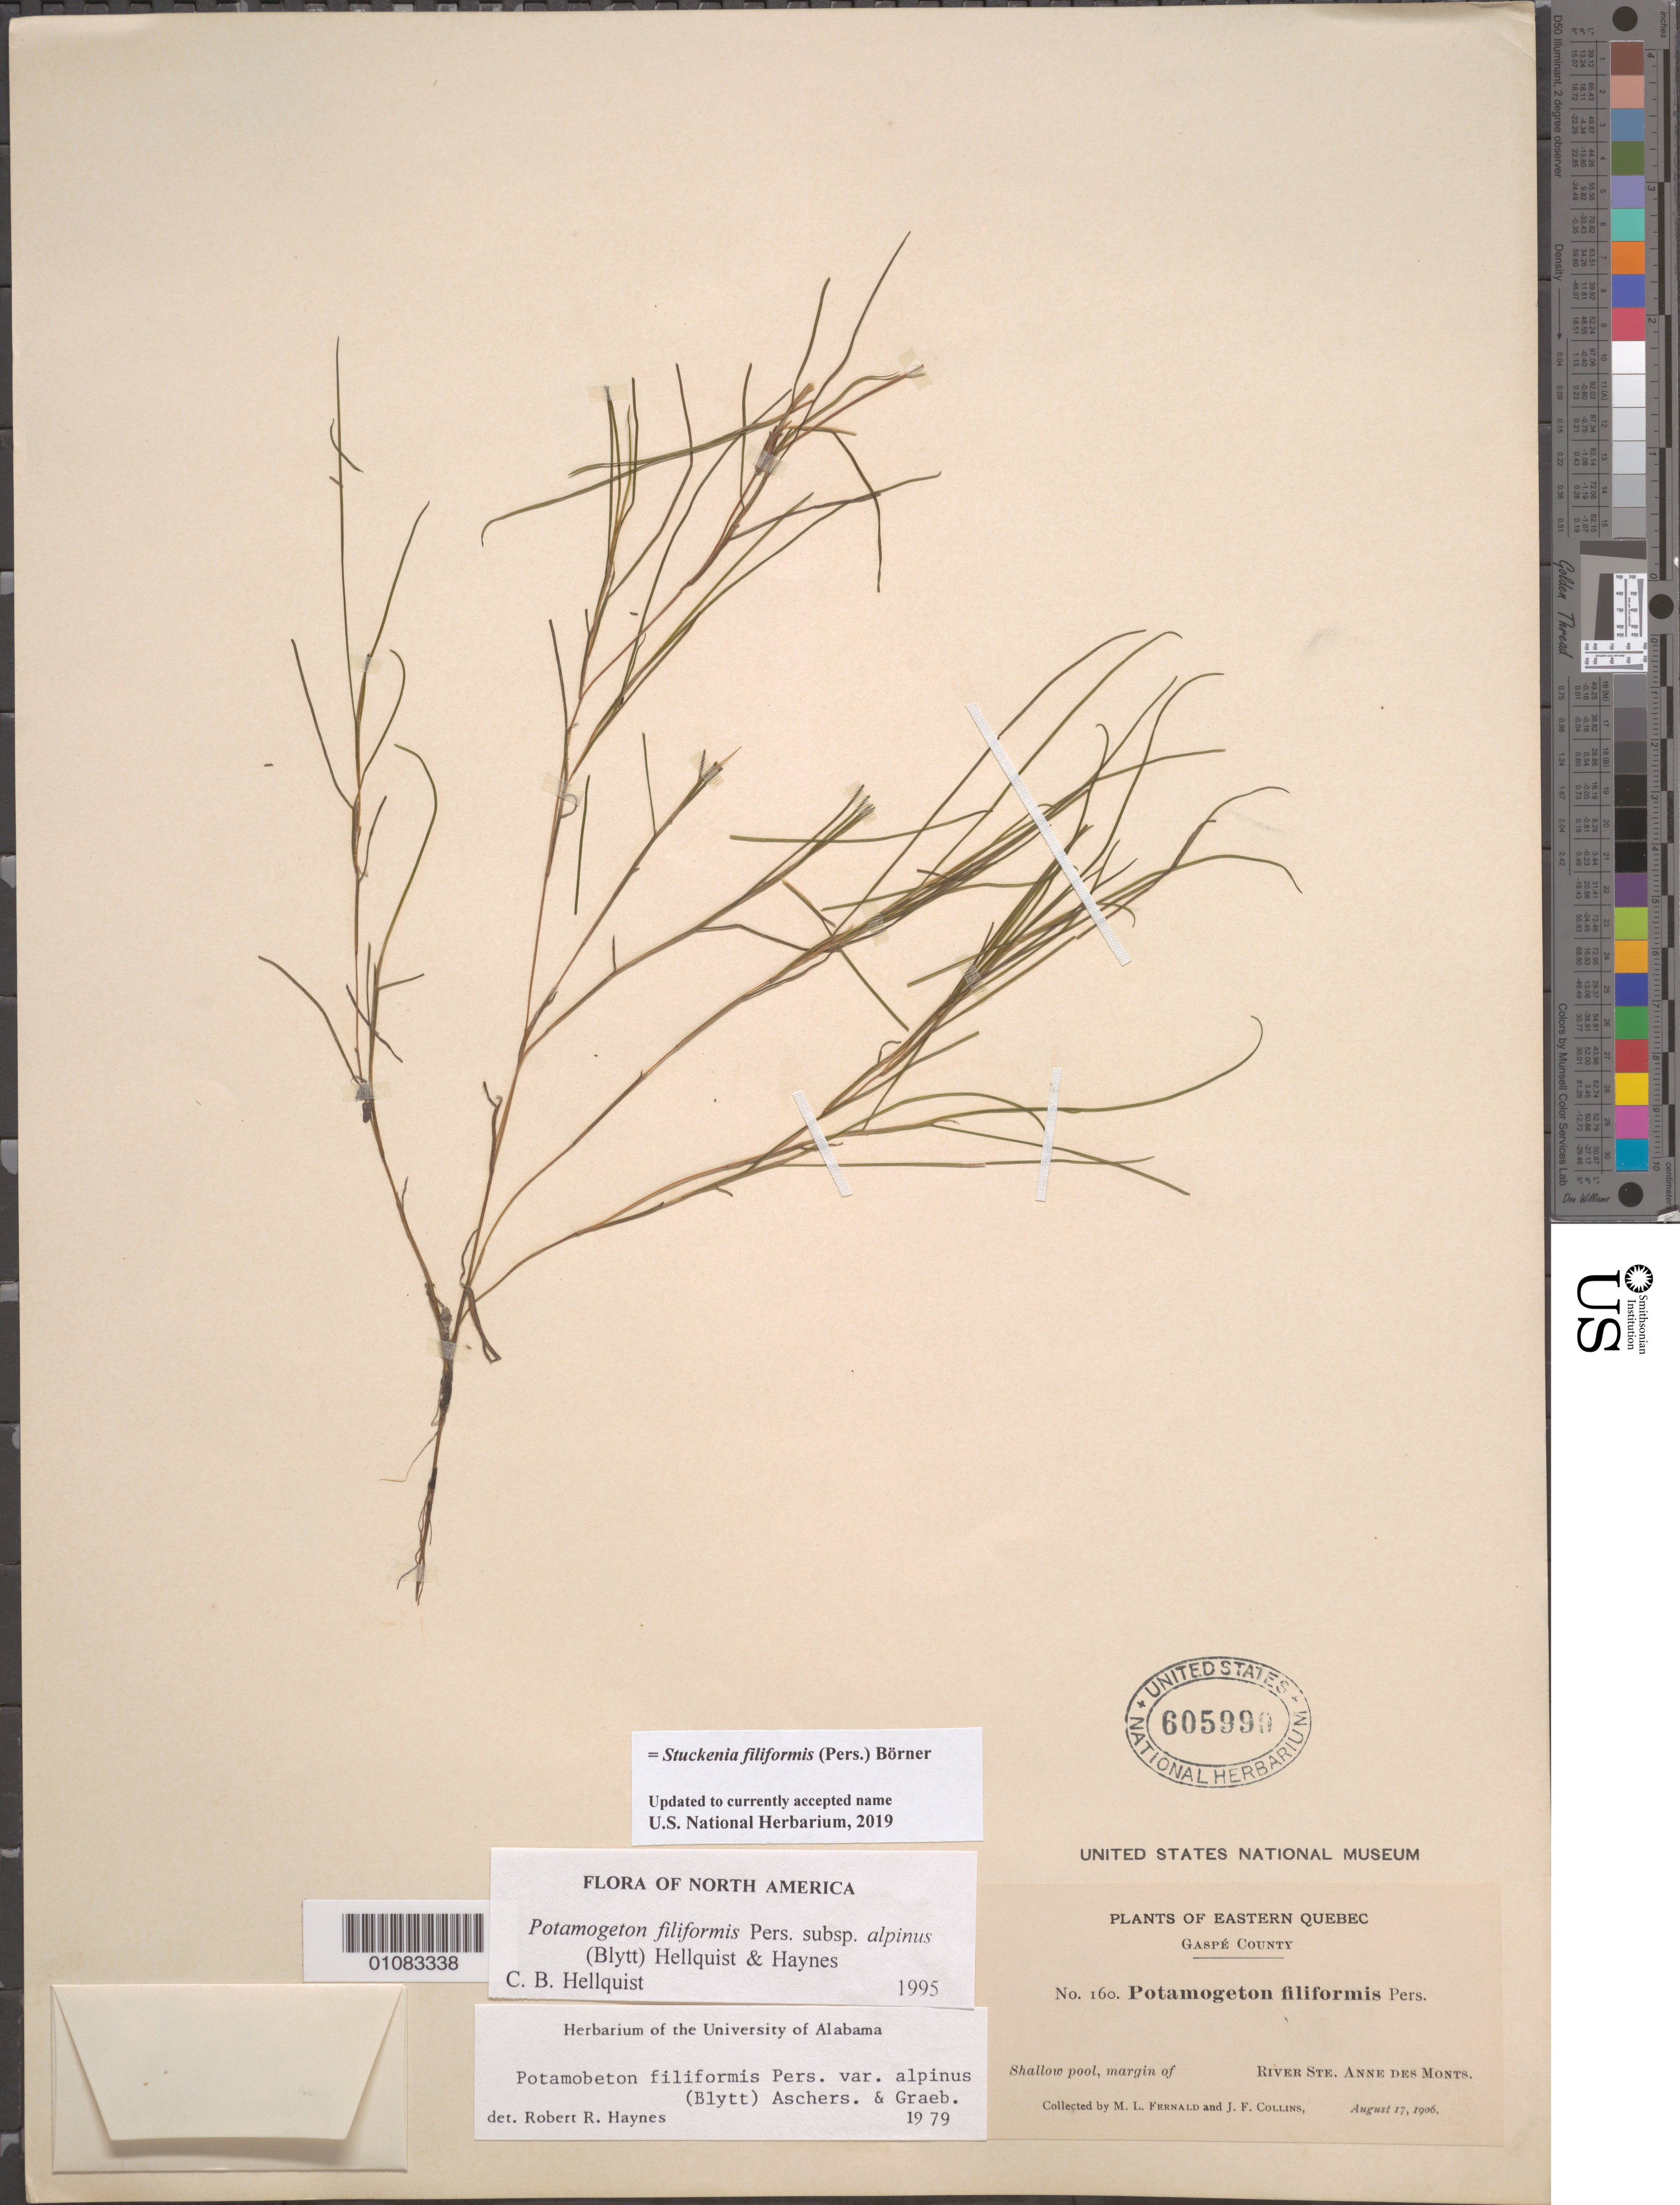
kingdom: Plantae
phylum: Tracheophyta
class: Liliopsida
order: Alismatales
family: Potamogetonaceae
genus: Stuckenia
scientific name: Stuckenia filiformis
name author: (Pers.) Börner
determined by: Strong, Mark T., (BOT), Smithsonian Institution - National Museum of Natural History (UNITED STATES)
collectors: M. L. Fernald & J. Collins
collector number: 160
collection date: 1906-08-17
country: Canada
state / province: Quebec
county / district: Gaspe County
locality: eastern Quebec, River Ste. Anne Des Monts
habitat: Shallow pool, margin of river.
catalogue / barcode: US 605990